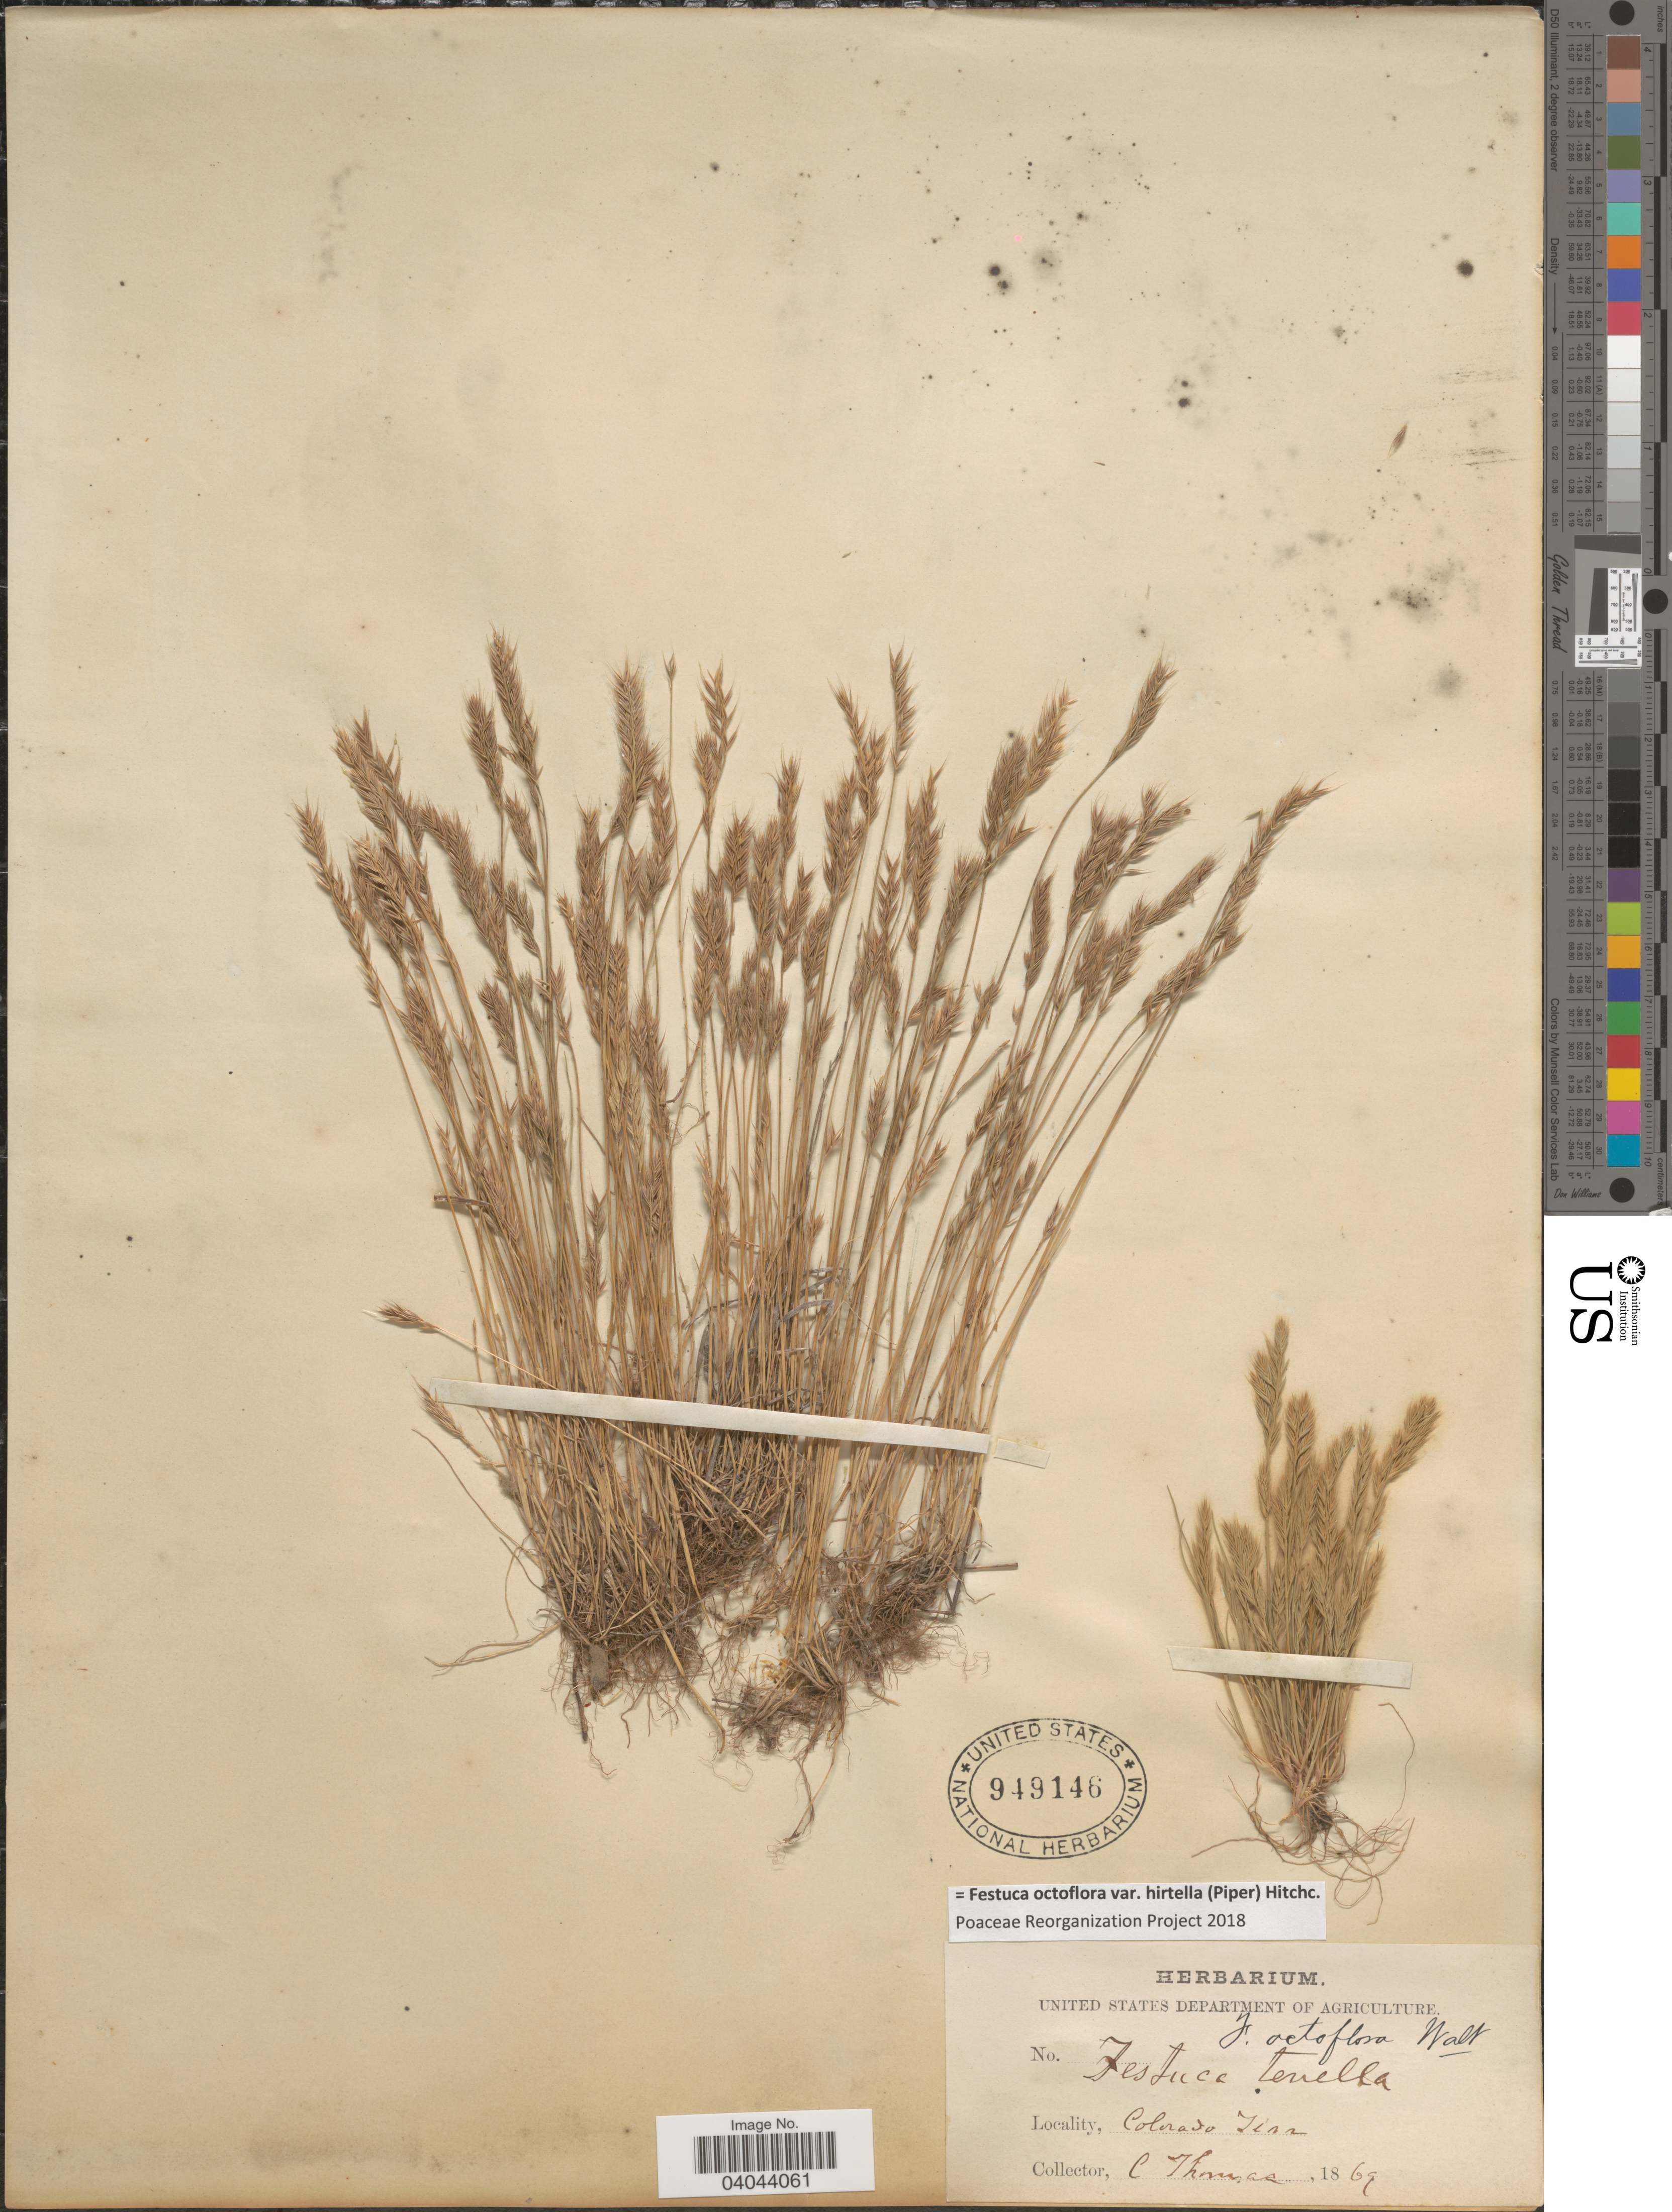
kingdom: Plantae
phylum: Tracheophyta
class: Liliopsida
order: Poales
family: Poaceae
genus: Festuca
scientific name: Festuca octoflora var. hirtella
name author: Piper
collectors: C. Thomas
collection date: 1869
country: United States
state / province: Colorado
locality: Colorado Terr.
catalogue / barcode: US 949146